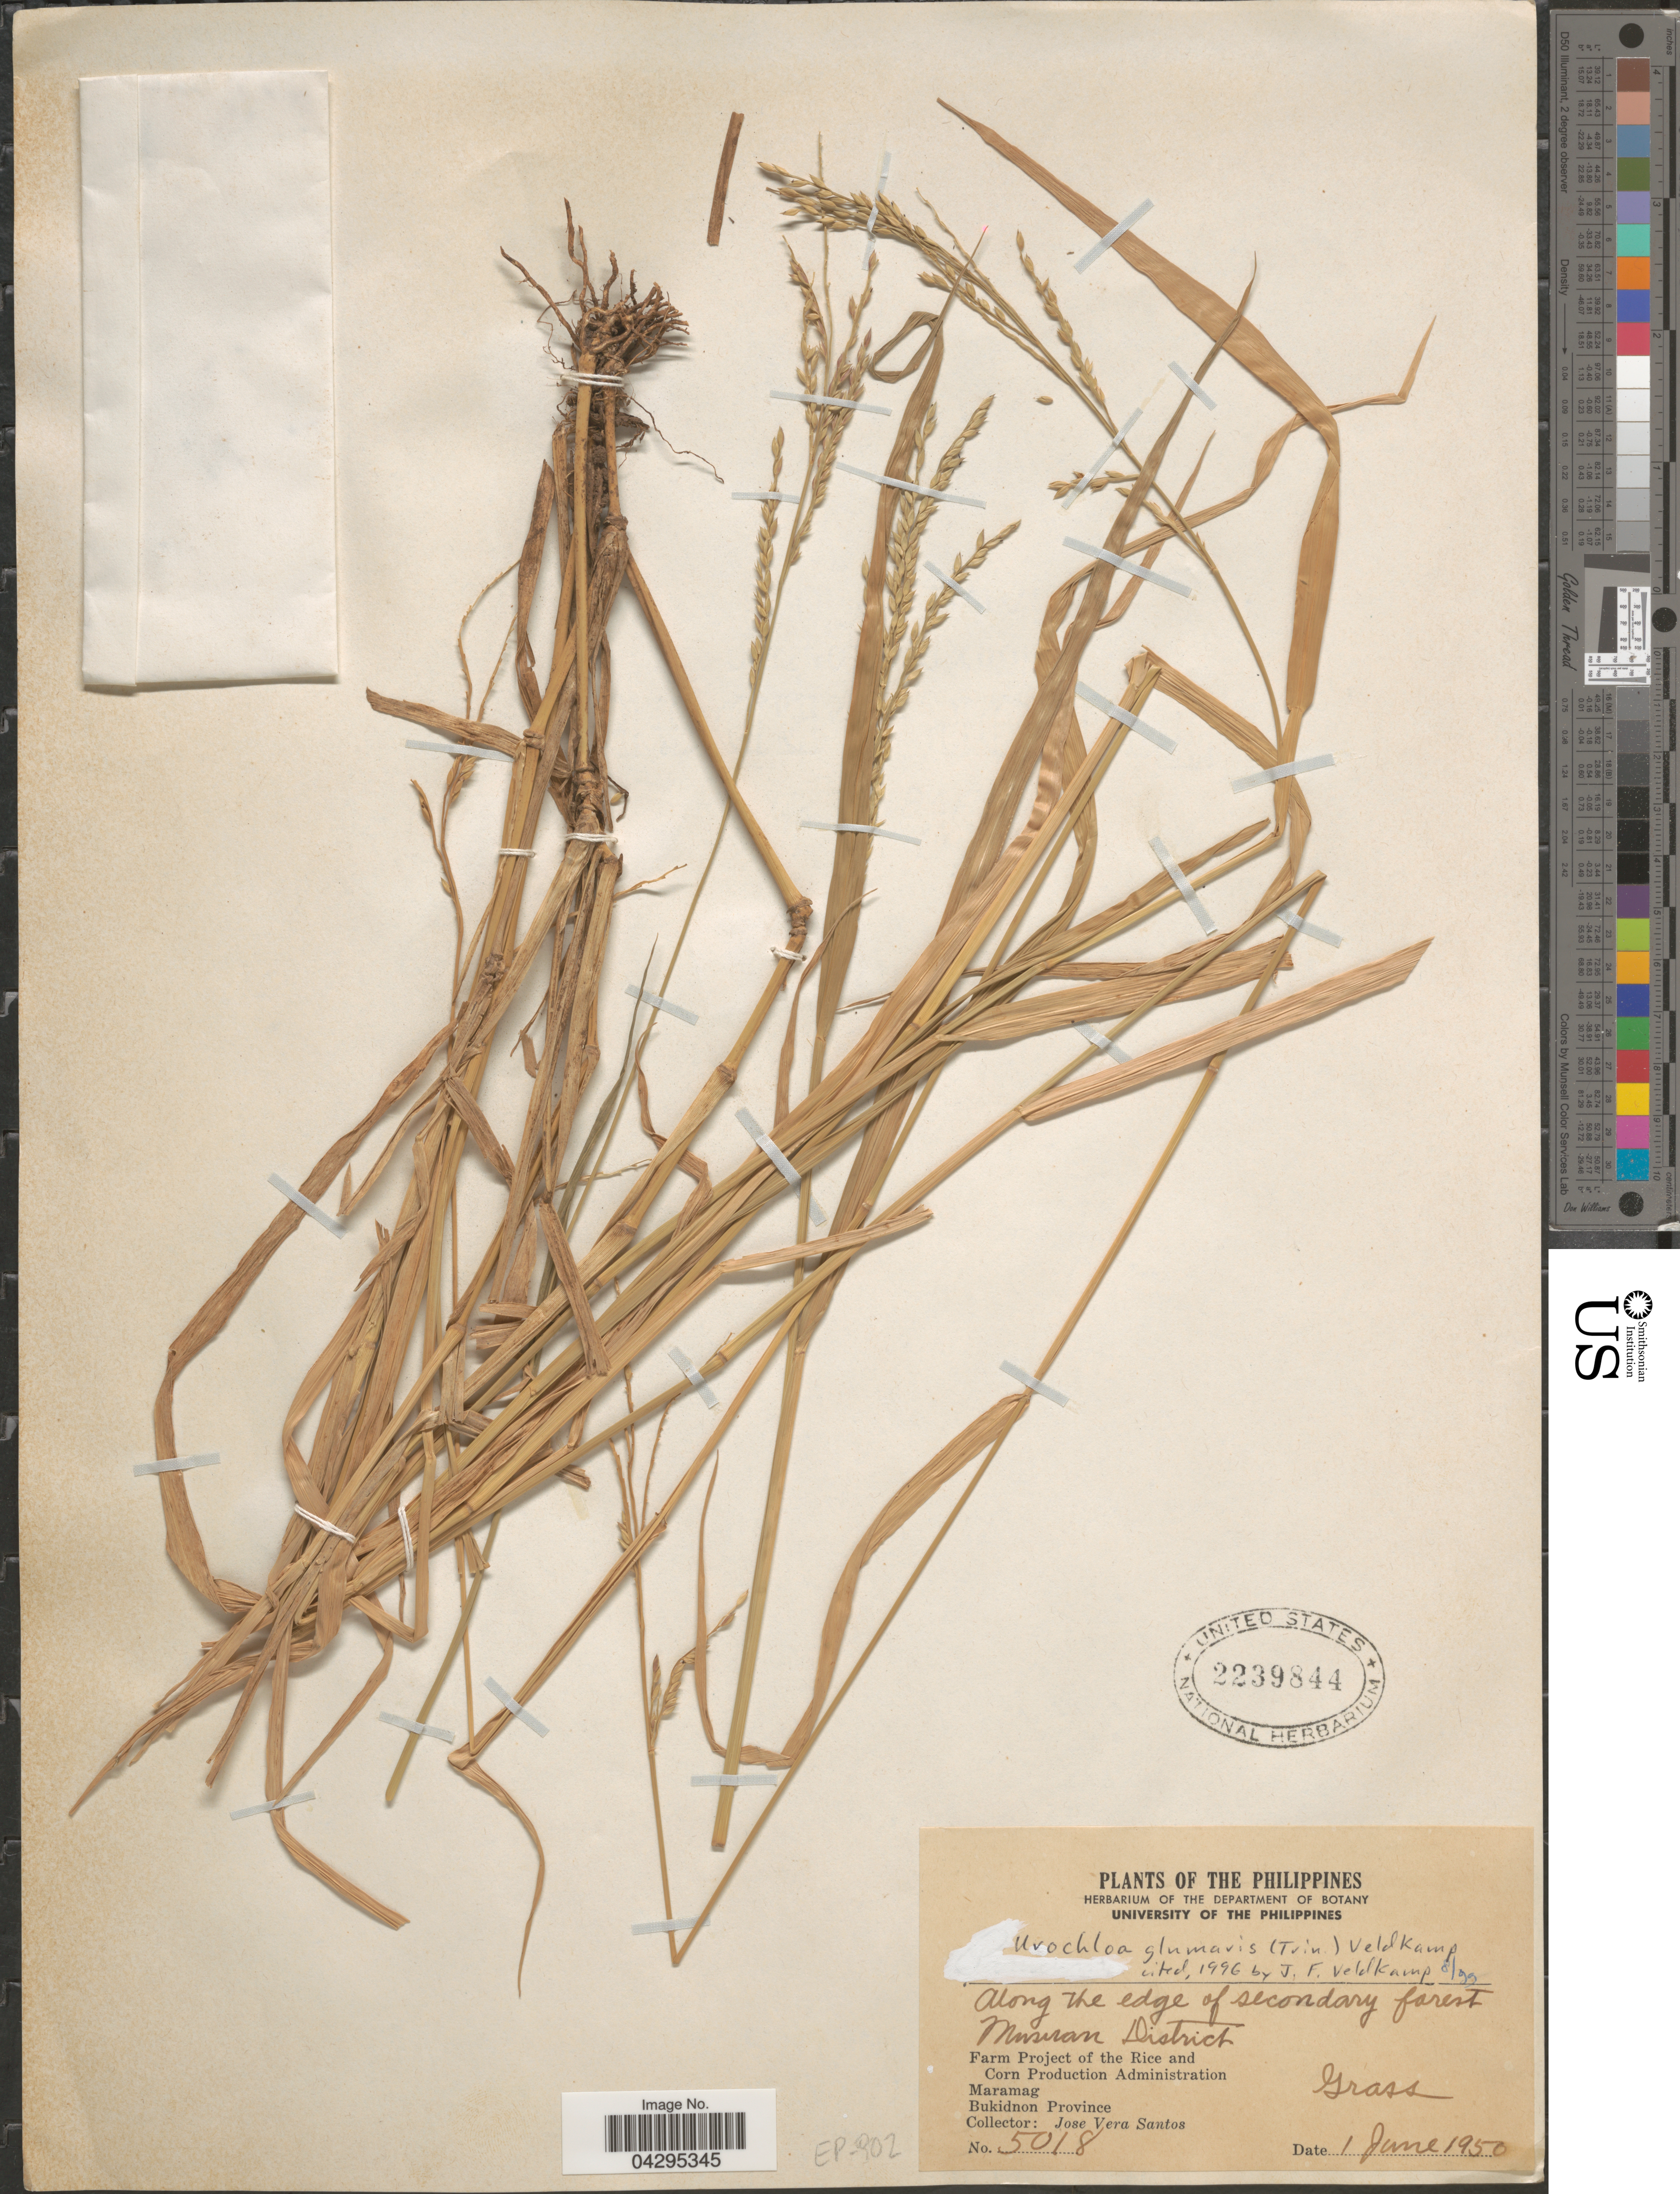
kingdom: Plantae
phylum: Tracheophyta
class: Liliopsida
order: Poales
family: Poaceae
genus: Urochloa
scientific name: Urochloa glumaris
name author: (Trin.) Veldkamp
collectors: J. Santos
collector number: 5018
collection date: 1950-06-01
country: Philippines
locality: Along the edge of secondary forest. Musiran District. Maramag. Bukidnon Province.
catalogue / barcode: US 2239844